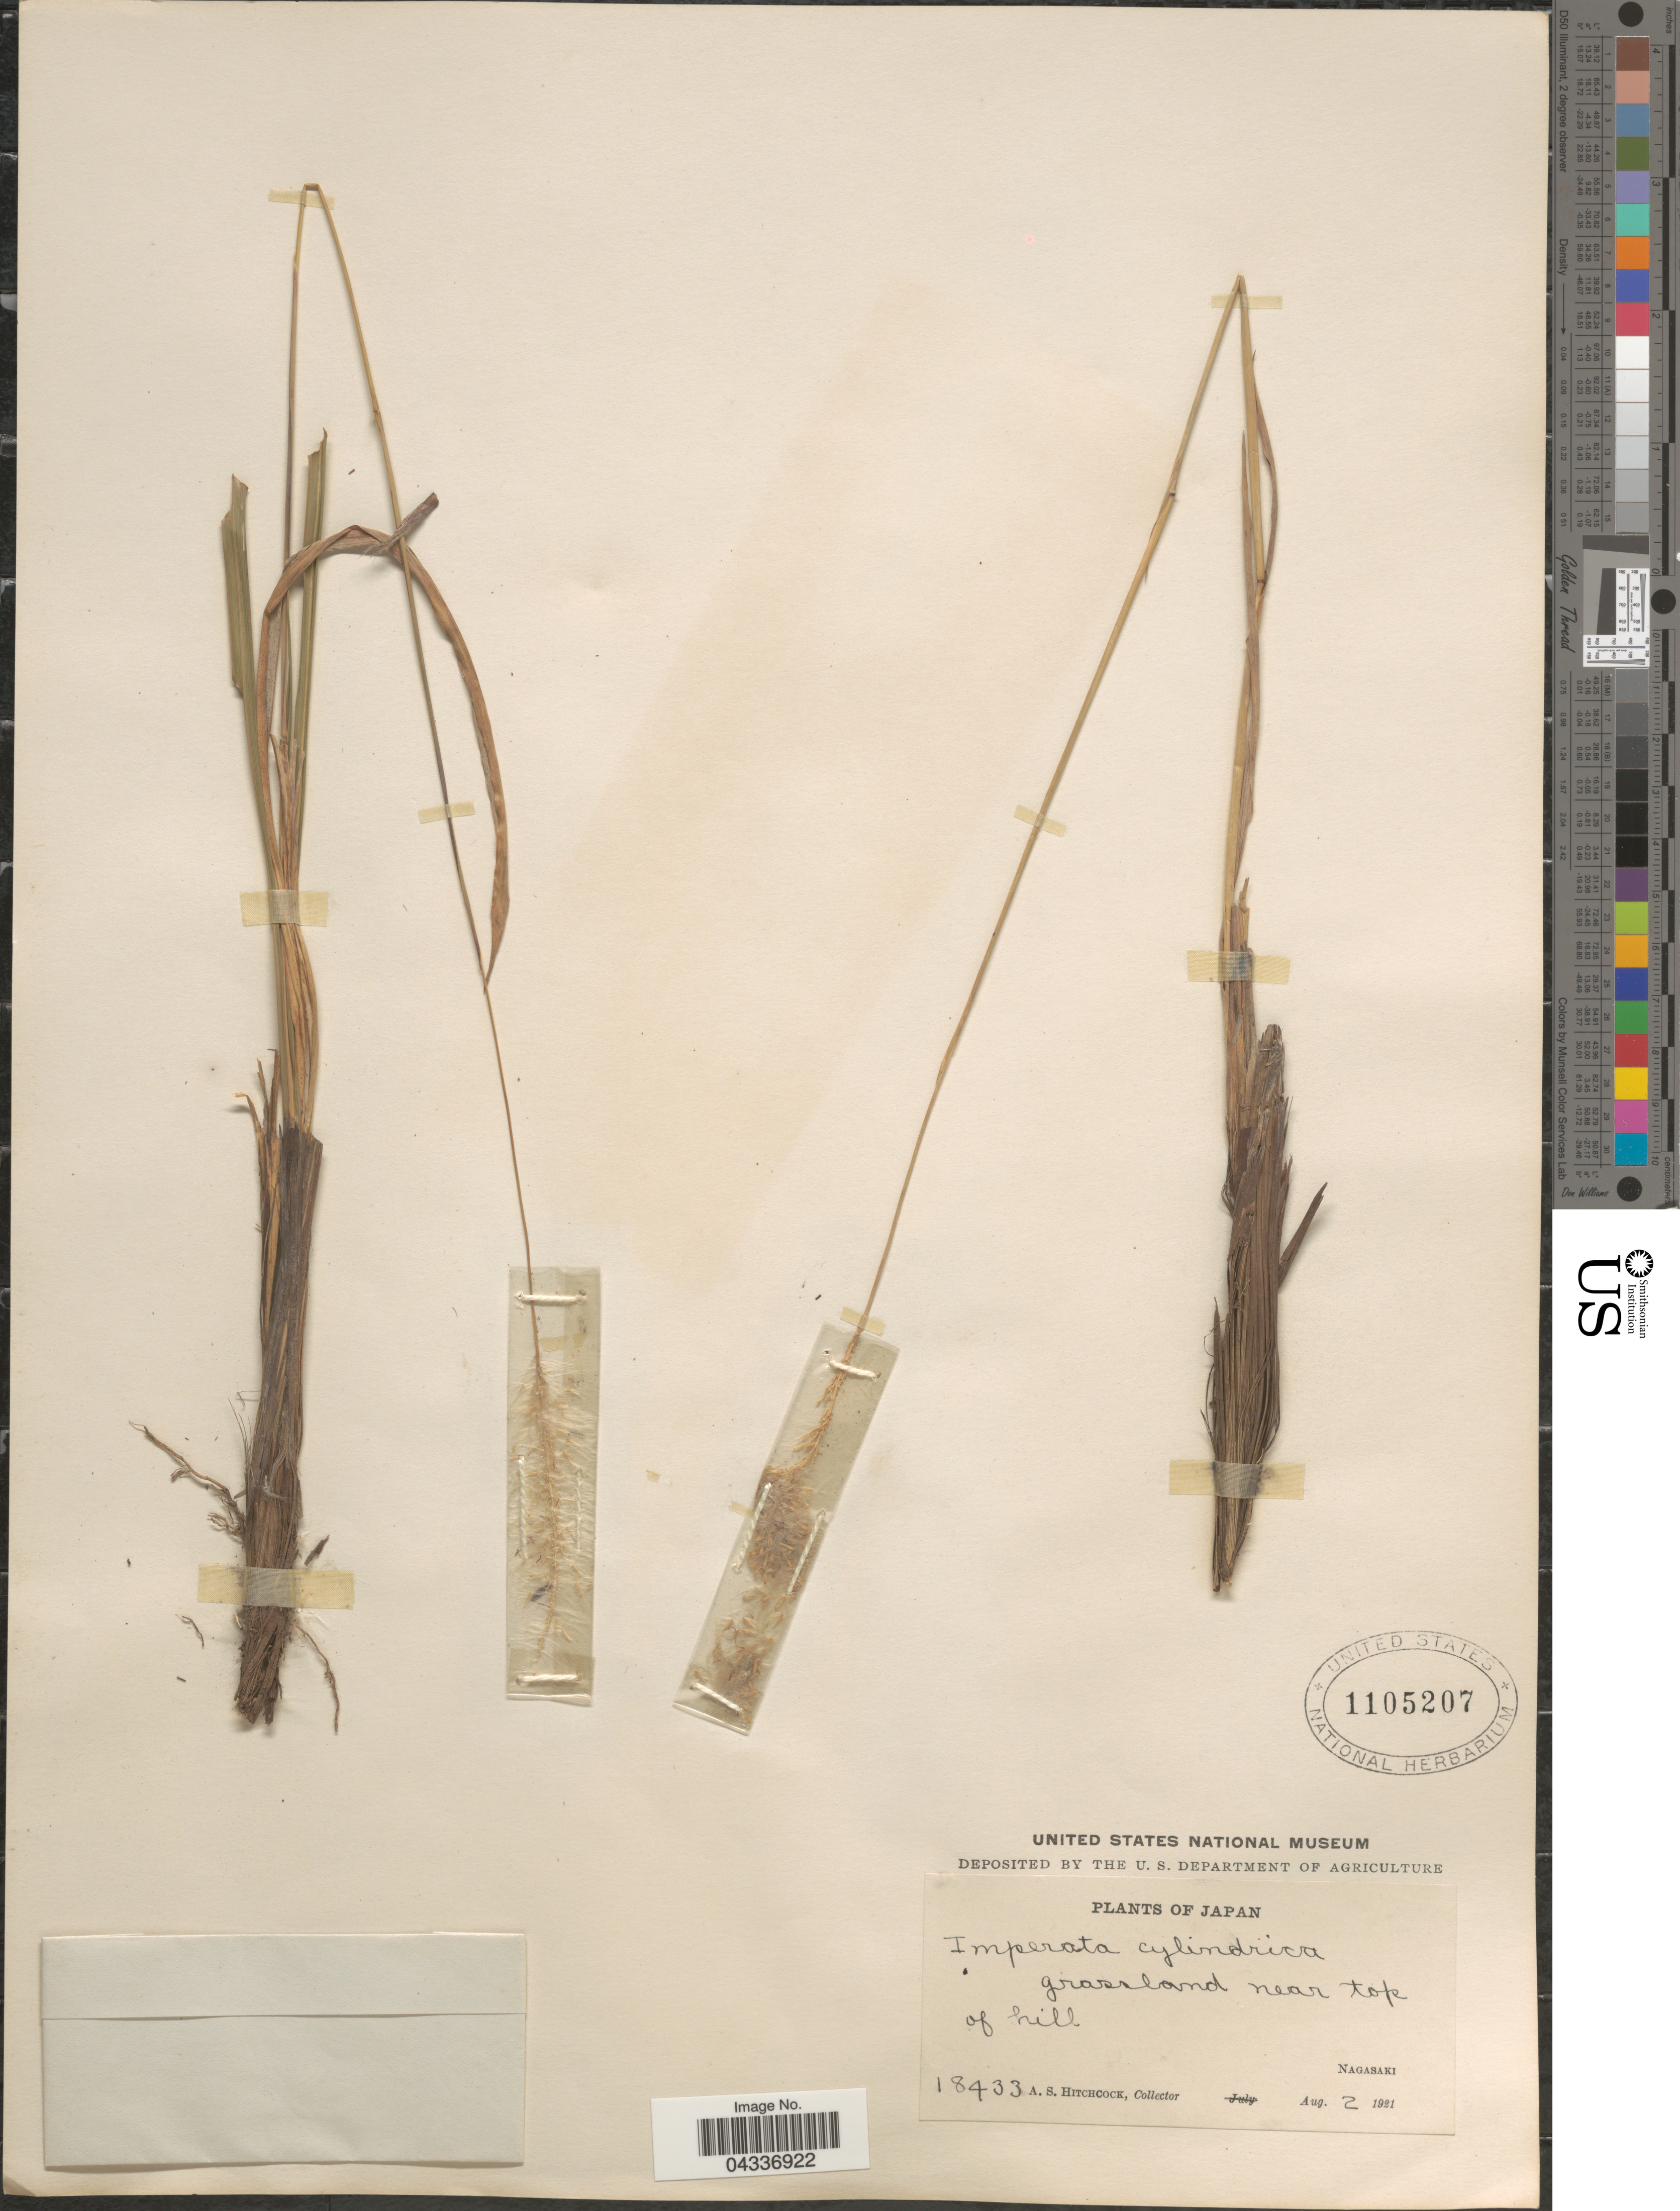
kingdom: Plantae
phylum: Tracheophyta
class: Liliopsida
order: Poales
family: Poaceae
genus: Imperata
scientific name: Imperata cylindrica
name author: (L.) P. Beauv.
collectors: A. S. Hitchcock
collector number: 18433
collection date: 1921-08-02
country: Japan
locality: Grassland near top of hill. Nagasaki.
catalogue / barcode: US 1105207